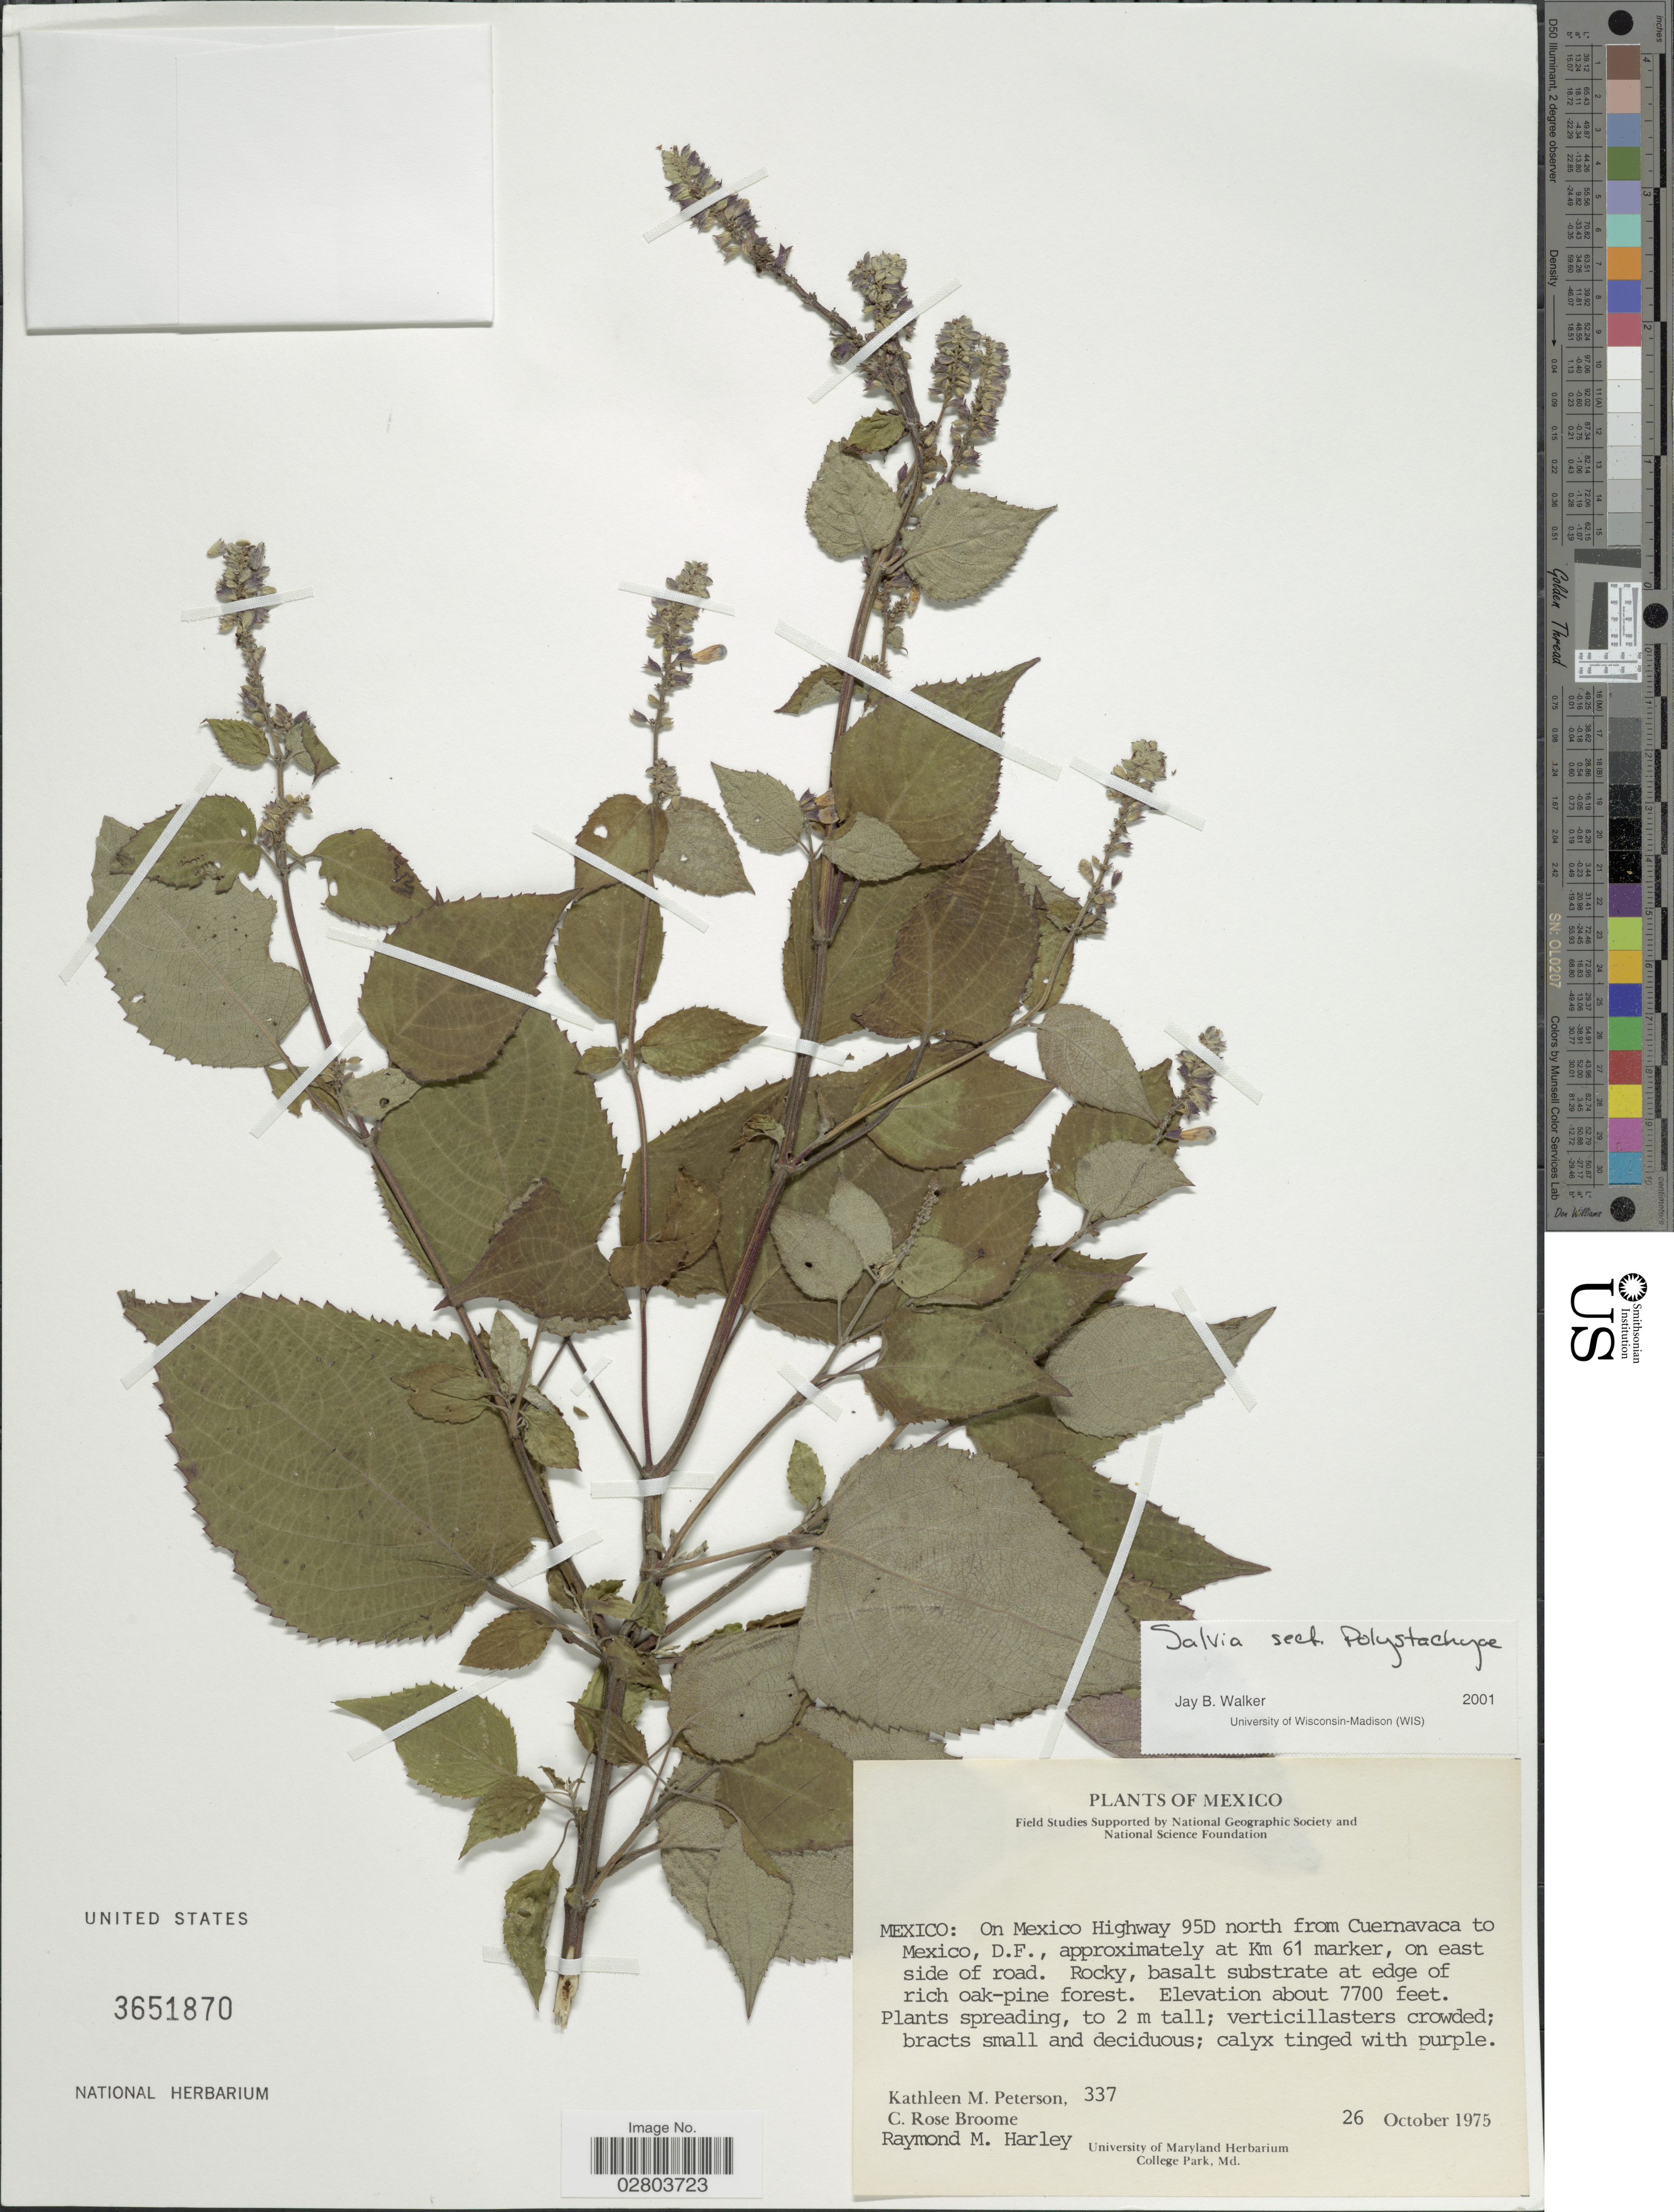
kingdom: Plantae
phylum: Tracheophyta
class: Magnoliopsida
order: Lamiales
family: Lamiaceae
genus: Salvia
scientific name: Salvia sp.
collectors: K. Peterson, C. R. Broome & R. M. Harley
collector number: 337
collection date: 1975-10-26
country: Mexico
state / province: México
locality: Mexico: On Mexico Highway 95D north from Cuernavaca to Mexico, D.F., approximately at Km 61 marker, on east side of road.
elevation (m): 2347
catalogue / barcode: US 3651870